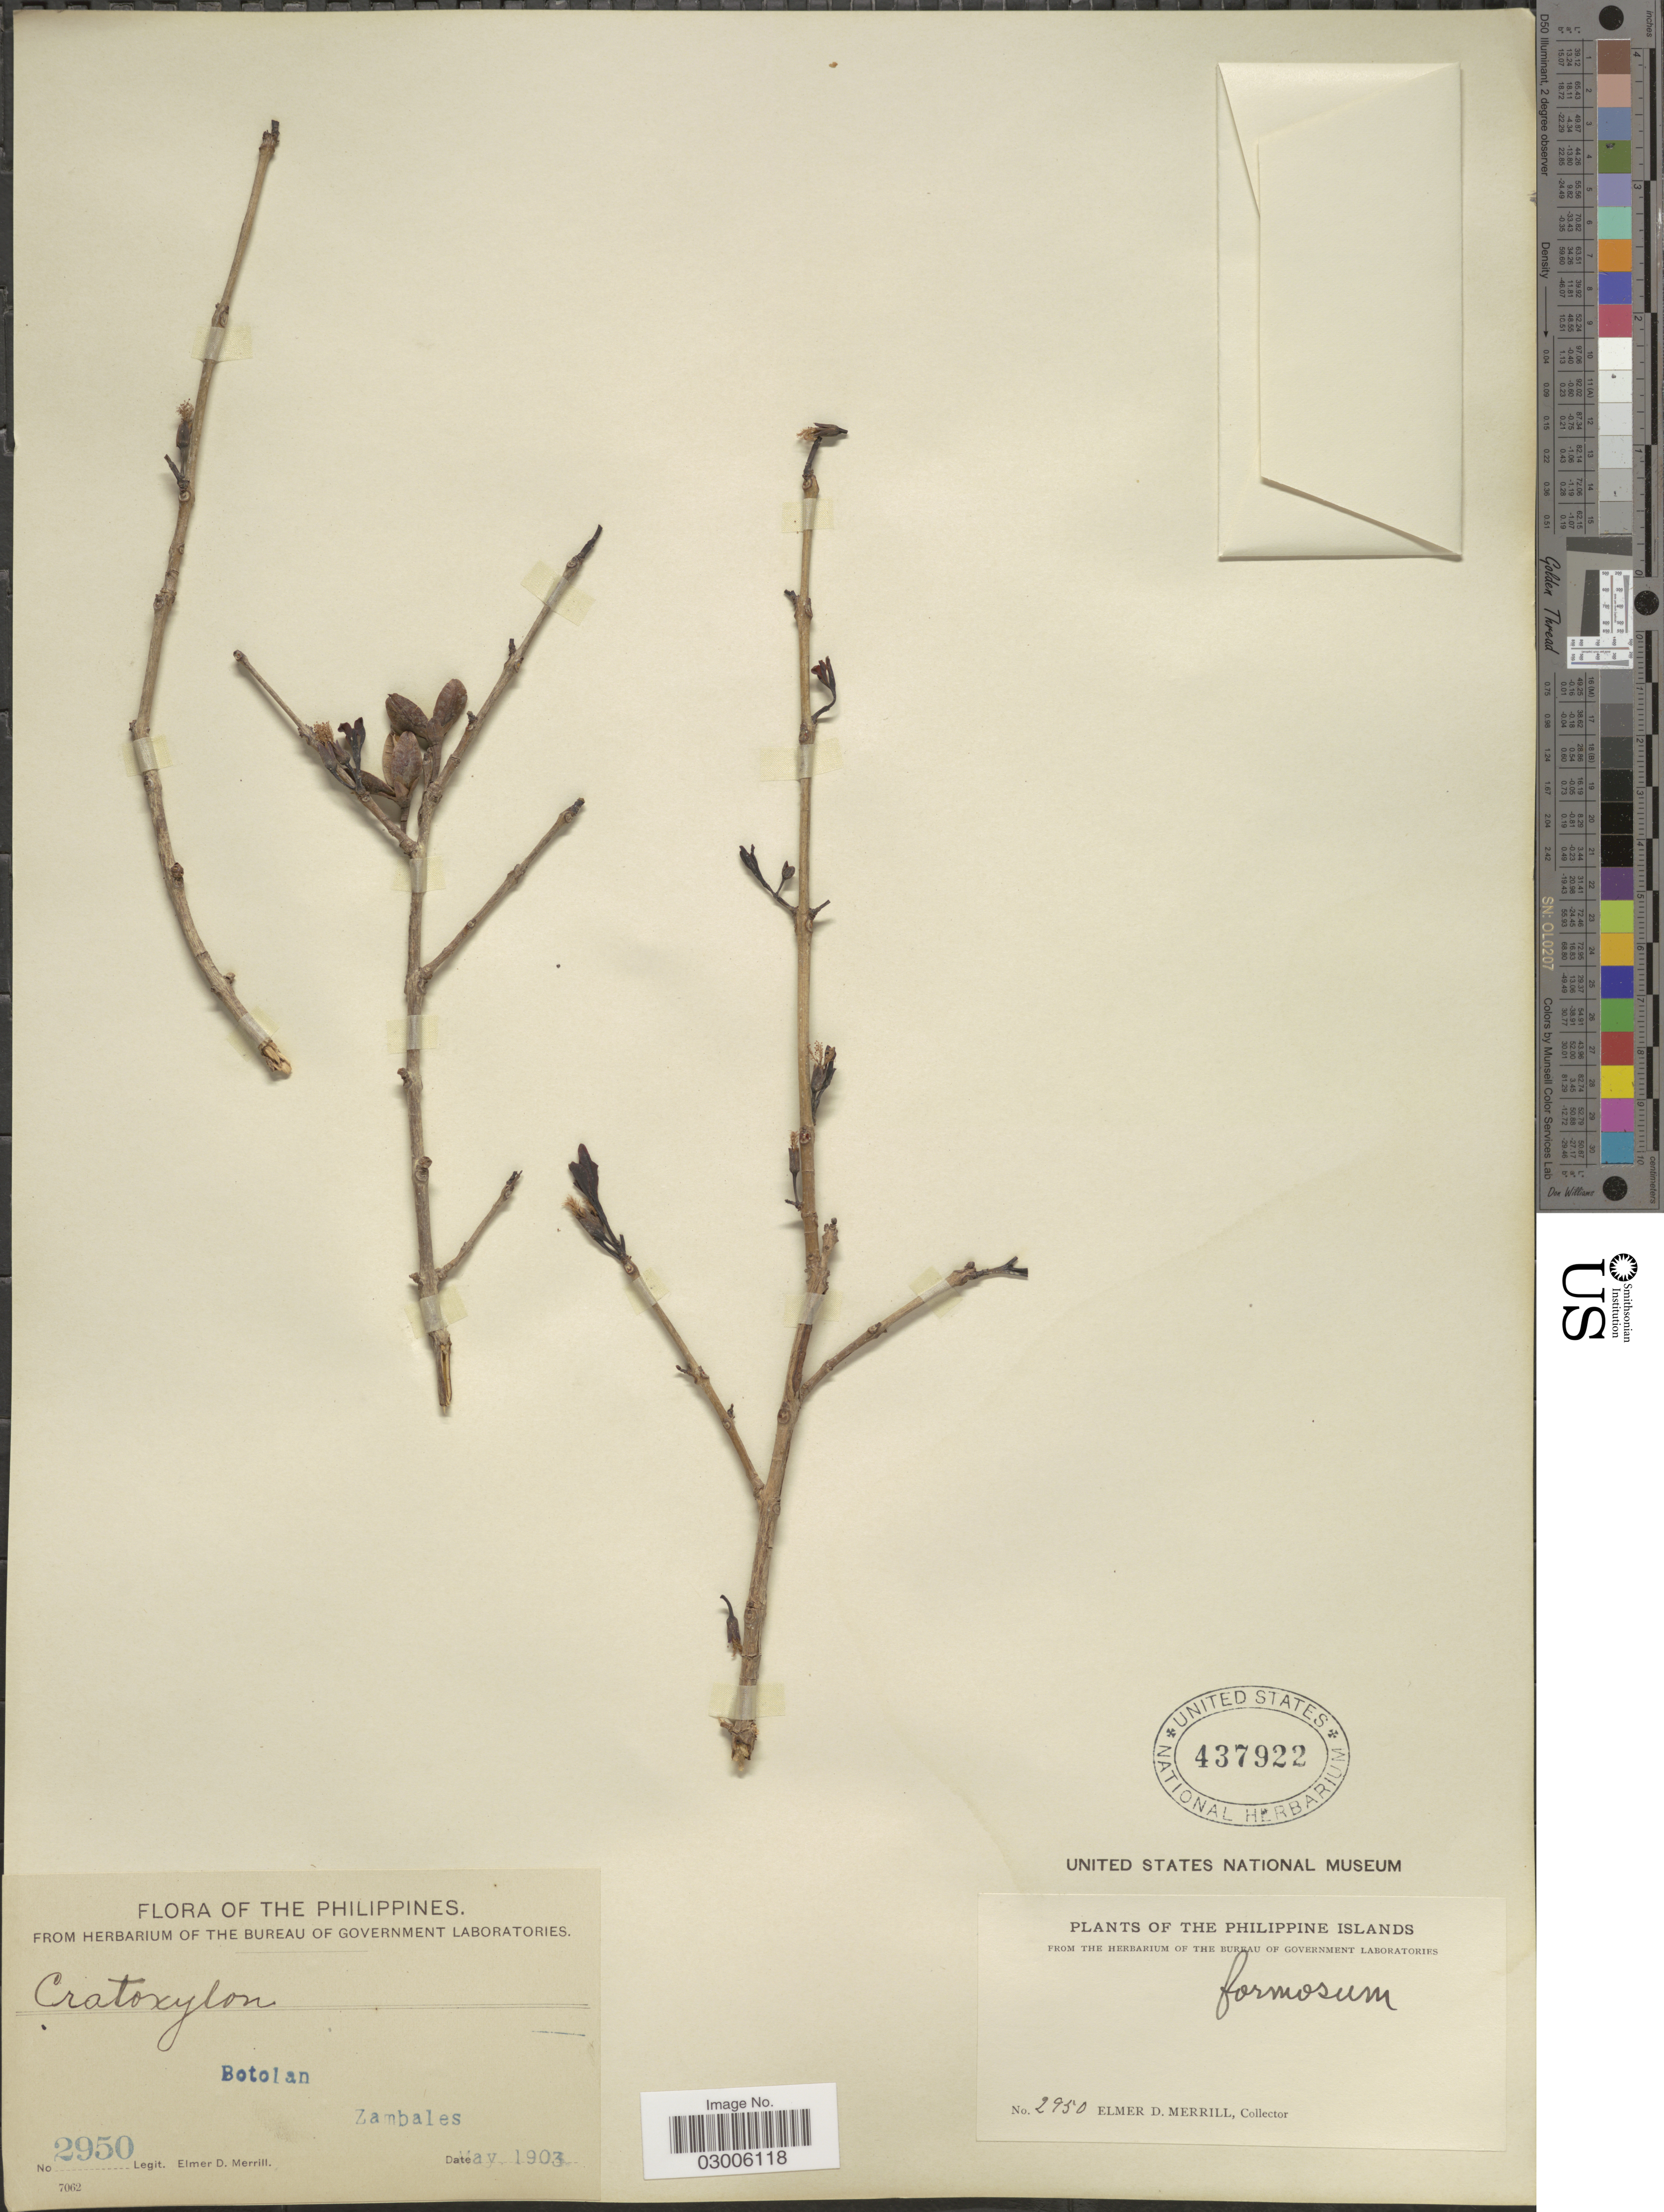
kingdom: Plantae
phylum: Tracheophyta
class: Magnoliopsida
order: Malpighiales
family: Hypericaceae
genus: Cratoxylum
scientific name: Cratoxylum cochinchinense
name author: (Lour.) Blume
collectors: E. D. Merrill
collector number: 2950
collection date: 1903-05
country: Philippines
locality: Botolan, Zambales.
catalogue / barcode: US 437922